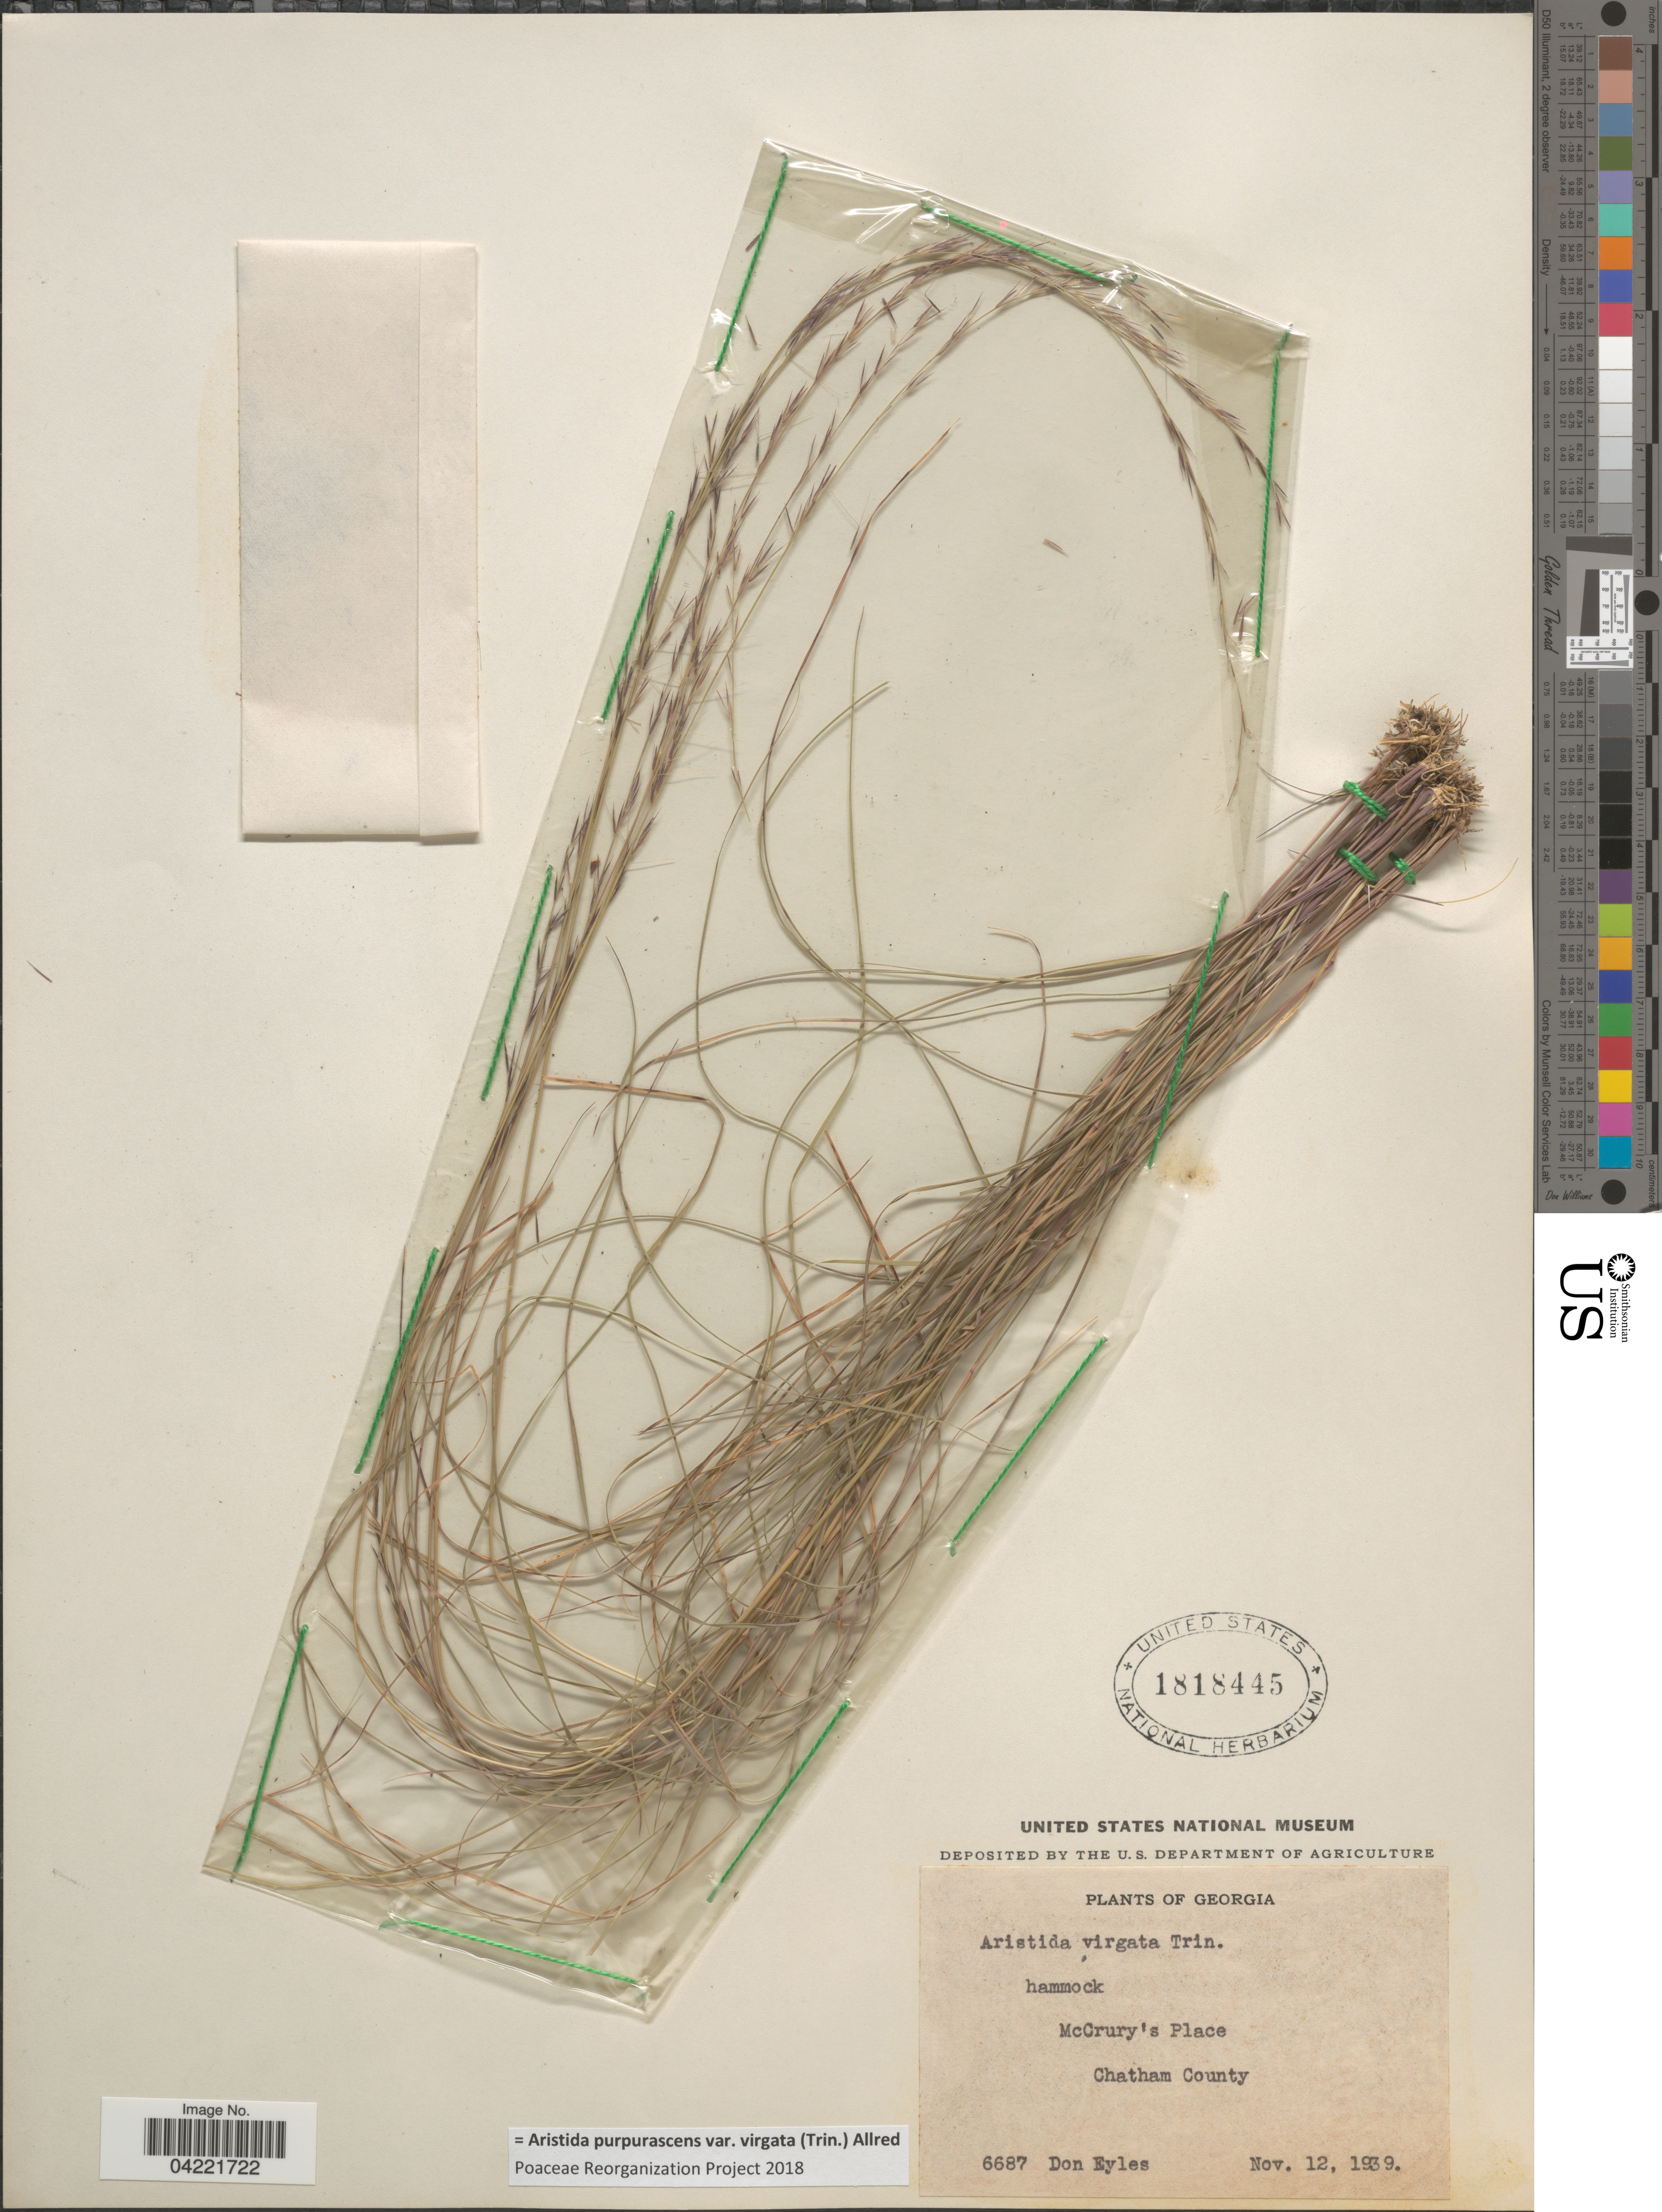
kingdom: Plantae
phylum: Tracheophyta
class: Liliopsida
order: Poales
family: Poaceae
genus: Aristida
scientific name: Aristida purpurascens var. virgata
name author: (Trin.) Allred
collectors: D. Eyles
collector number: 6687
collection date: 1939-11-12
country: United States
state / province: Georgia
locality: McCrury's Place. Chatham County.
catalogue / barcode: US 1818445